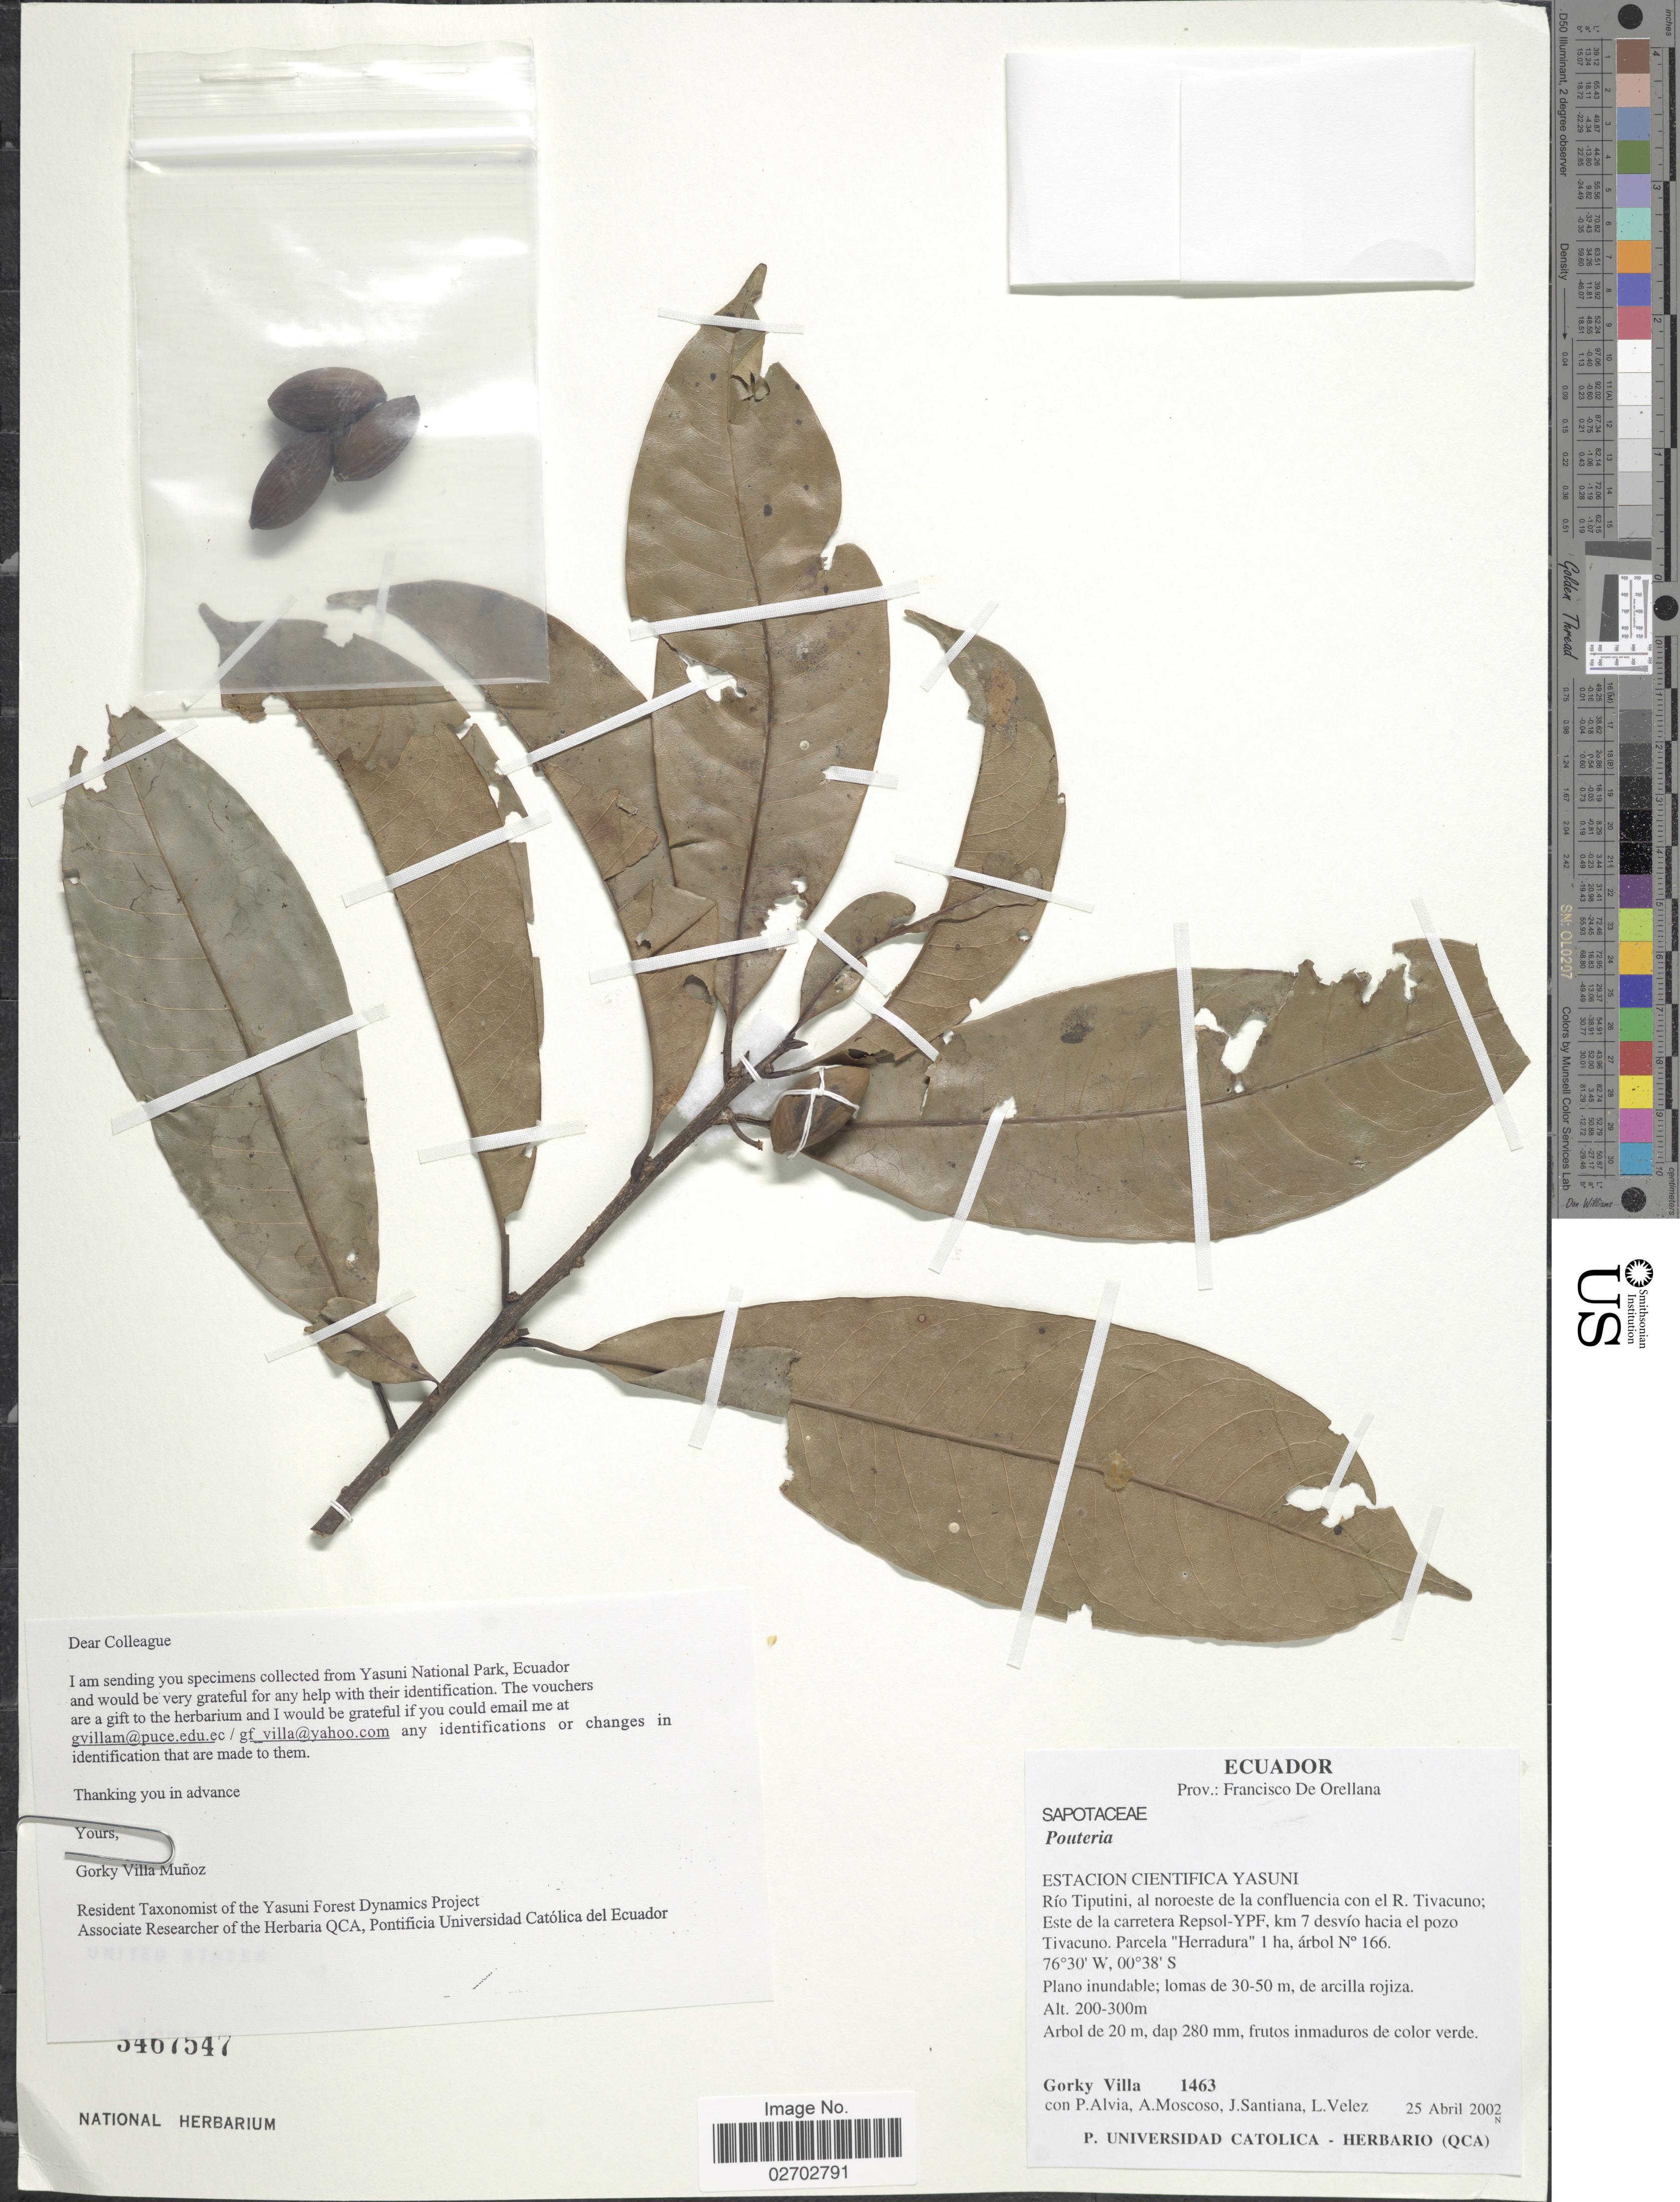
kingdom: Plantae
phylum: Tracheophyta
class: Magnoliopsida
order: Ericales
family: Sapotaceae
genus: Pouteria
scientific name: Pouteria sp.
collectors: G. Villa, P. Alvia, A. Moscoso, J. Santiana & L. Velez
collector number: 1463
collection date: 2002-04-25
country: Ecuador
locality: Prov.: Francisco de Orellana. Estacion Cientifica Yasuni. Rio Tiputini, al noroeste de la confluencia con el R. Tivacuno; Este de la carretera Repsol-YPF, km 7 desvio hacia el pozo Tivacuno. Parcela "Herradura" 1 ha, arbol N° 166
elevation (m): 200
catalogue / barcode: US 3467547